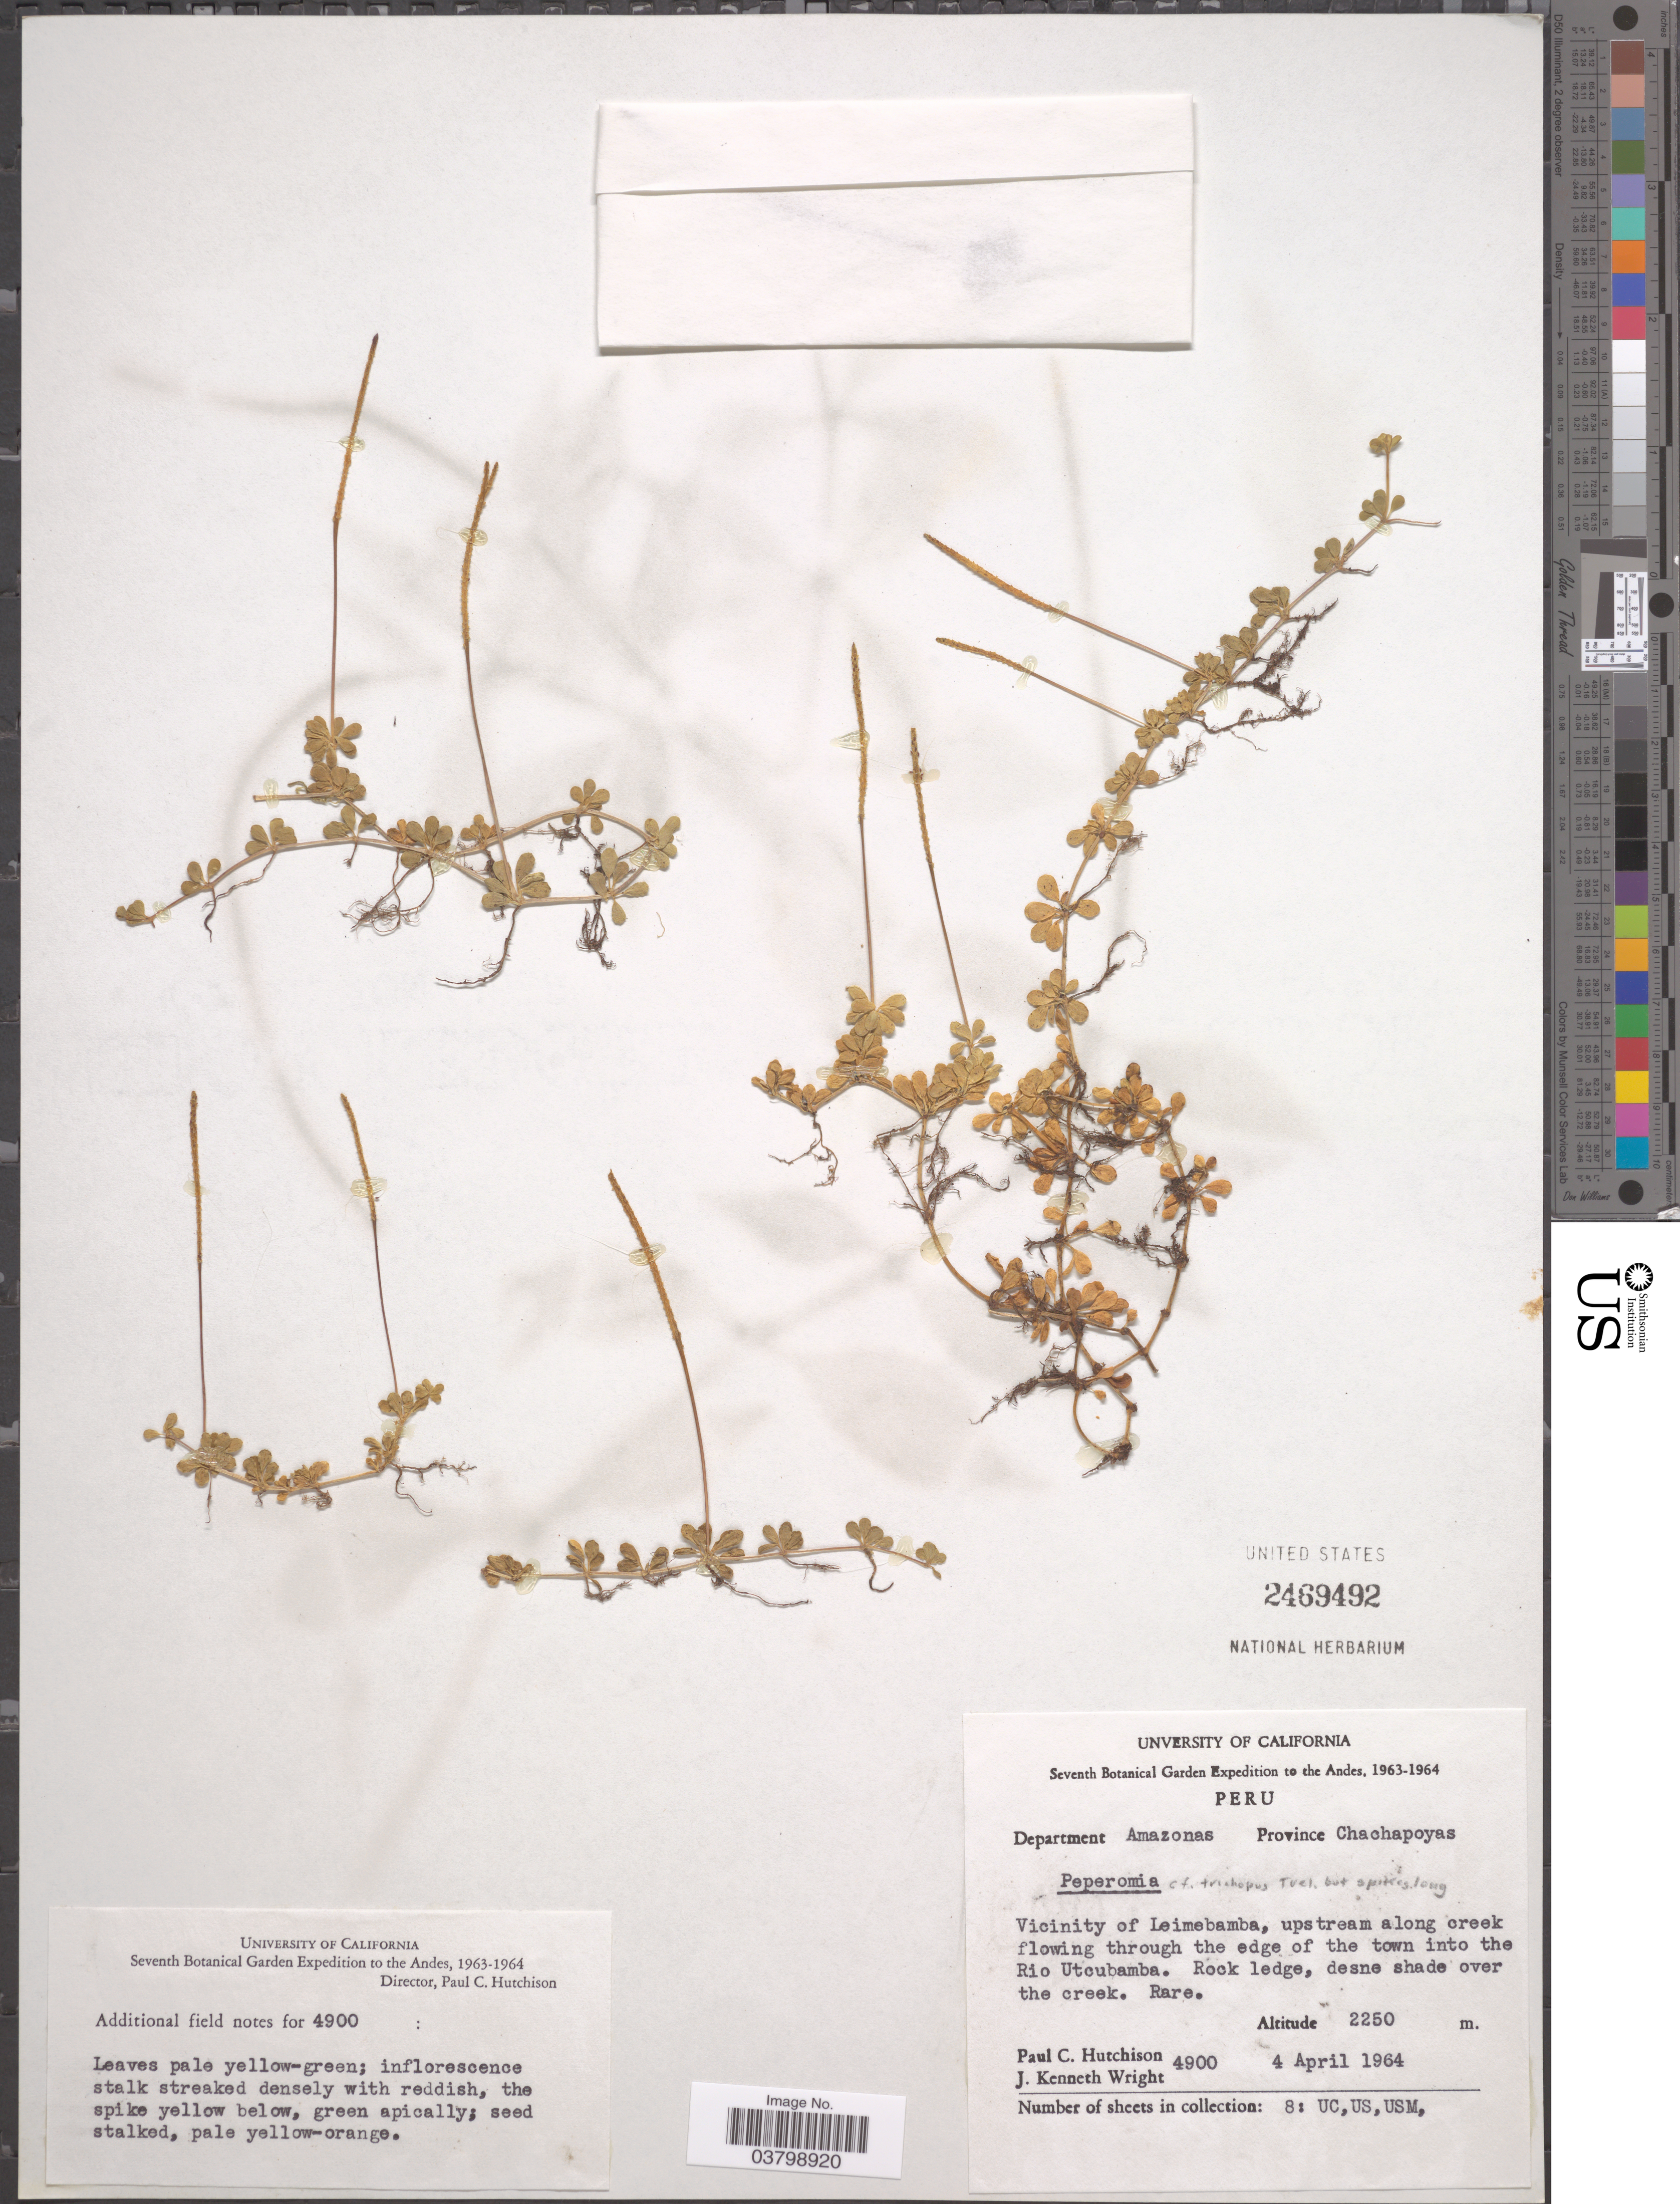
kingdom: Plantae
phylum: Tracheophyta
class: Magnoliopsida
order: Piperales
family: Piperaceae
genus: Peperomia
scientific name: Peperomia trichopus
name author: Trel. in J.F. Macbr.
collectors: P. C. Hutchison & J. K. Wright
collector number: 4900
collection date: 1964-04-04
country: Peru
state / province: Amazonas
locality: The Andes. Department Amazonas. Province Chachapoyas. Vicinity of Leimebamba, upstream along creek flowing through the edge of the town into the Rio Utcubamba.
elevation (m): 2250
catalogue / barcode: US 2469492